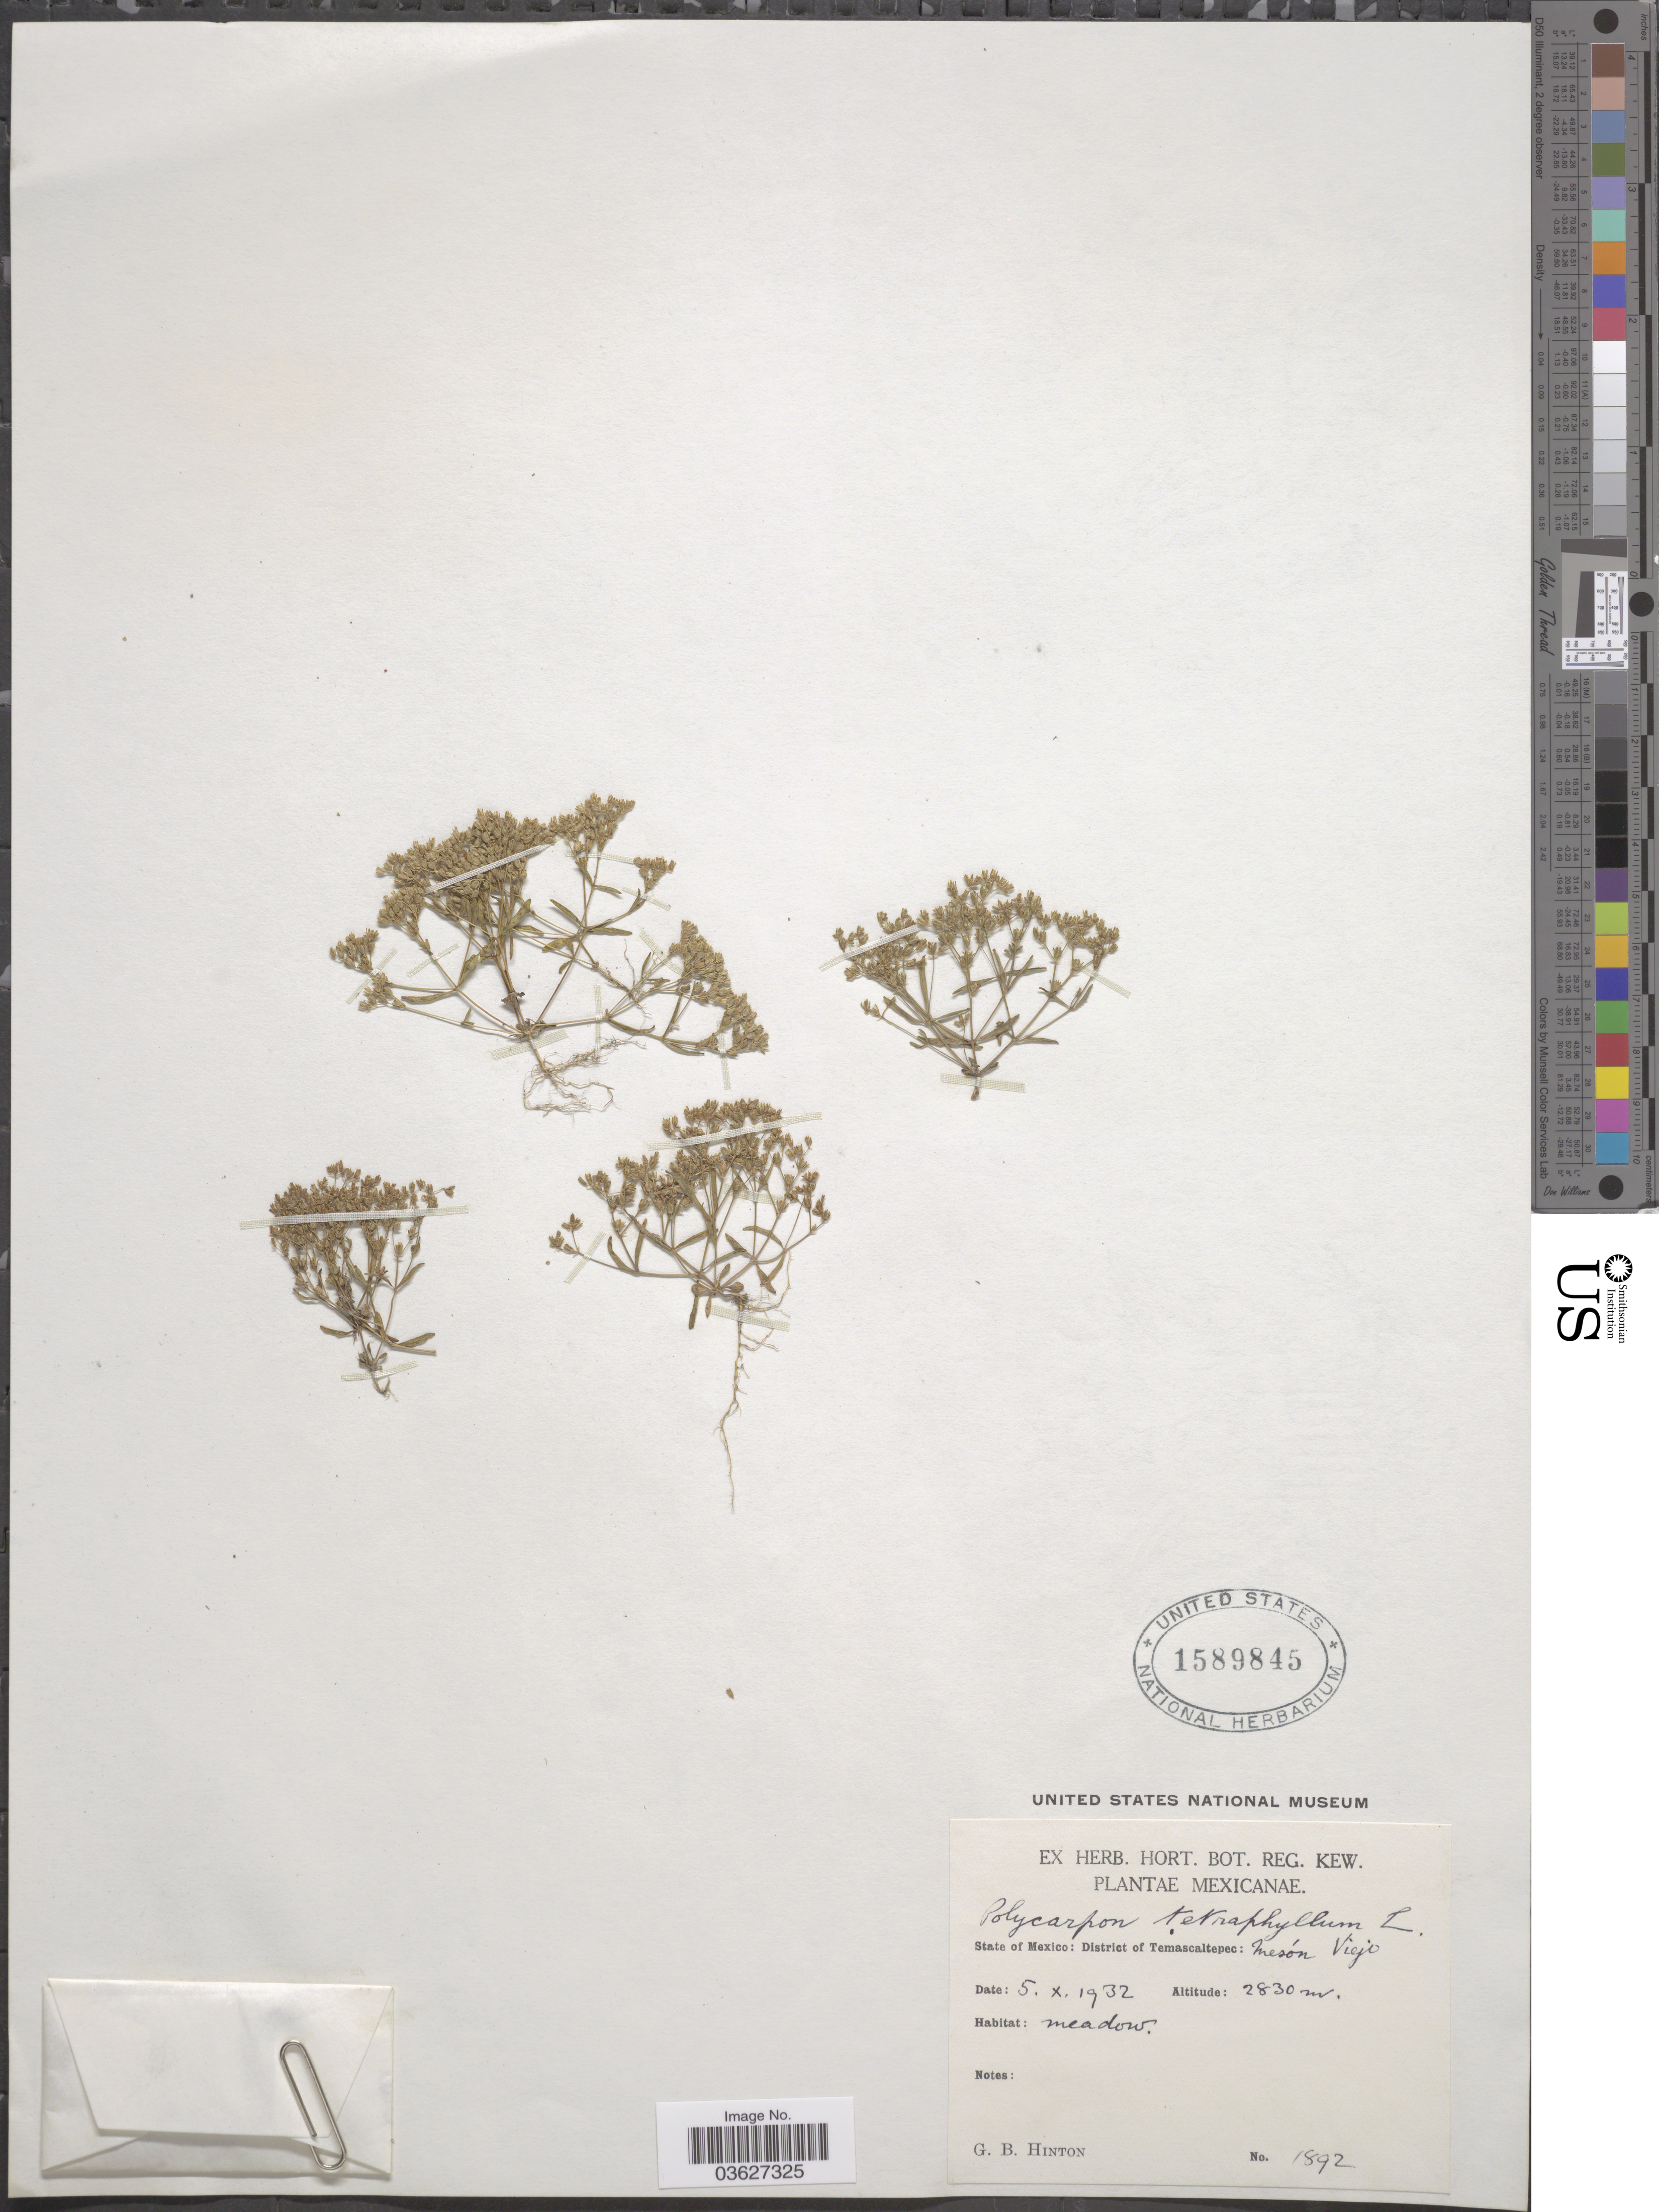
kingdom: Plantae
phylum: Tracheophyta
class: Magnoliopsida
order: Caryophyllales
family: Caryophyllaceae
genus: Polycarpon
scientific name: Polycarpon tetraphyllum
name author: (L.) L.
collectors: G. B. Hinton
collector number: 1892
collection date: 1932-10-05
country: Mexico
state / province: México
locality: District of Temascaltepec: Mesón Viejo.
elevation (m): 2830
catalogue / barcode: US 1589845